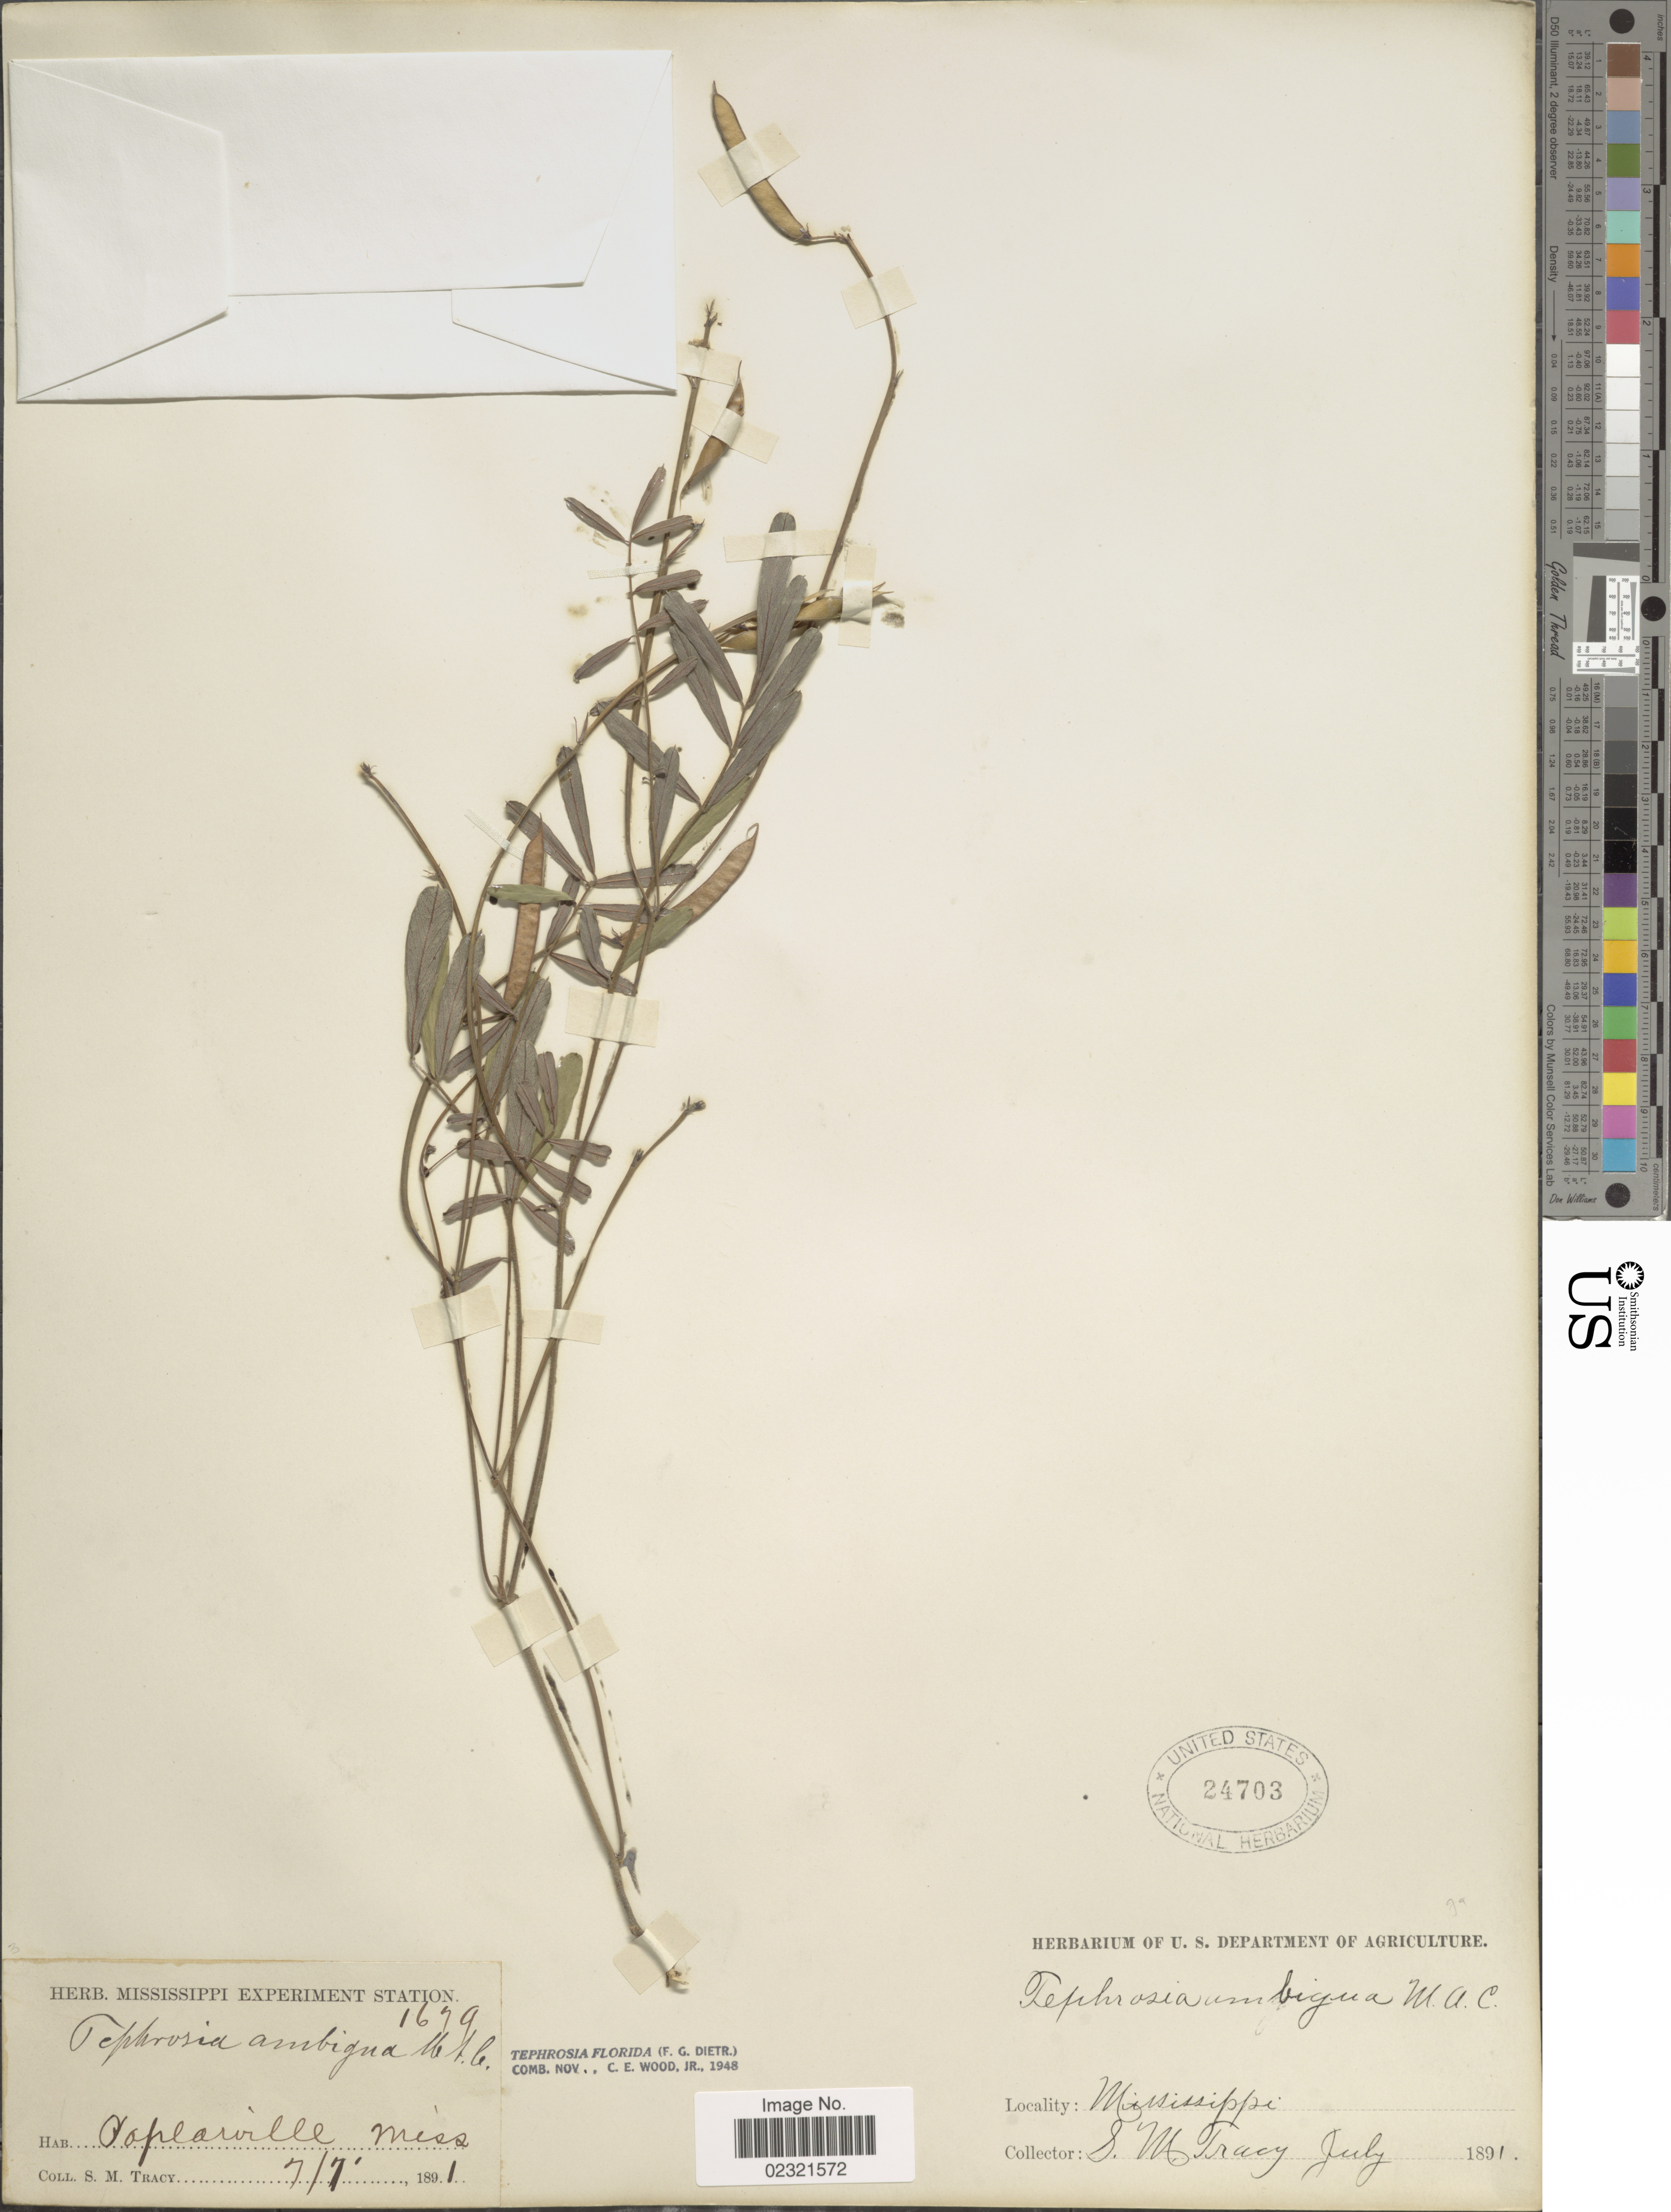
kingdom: Plantae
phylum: Tracheophyta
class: Magnoliopsida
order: Fabales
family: Fabaceae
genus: Tephrosia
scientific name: Tephrosia florida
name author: (Dietr.) C.E. Wood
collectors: S. M. Tracy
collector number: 1679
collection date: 1891-07-07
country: United States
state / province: Mississippi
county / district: Pearl River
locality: Poplarville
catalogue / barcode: US 24703